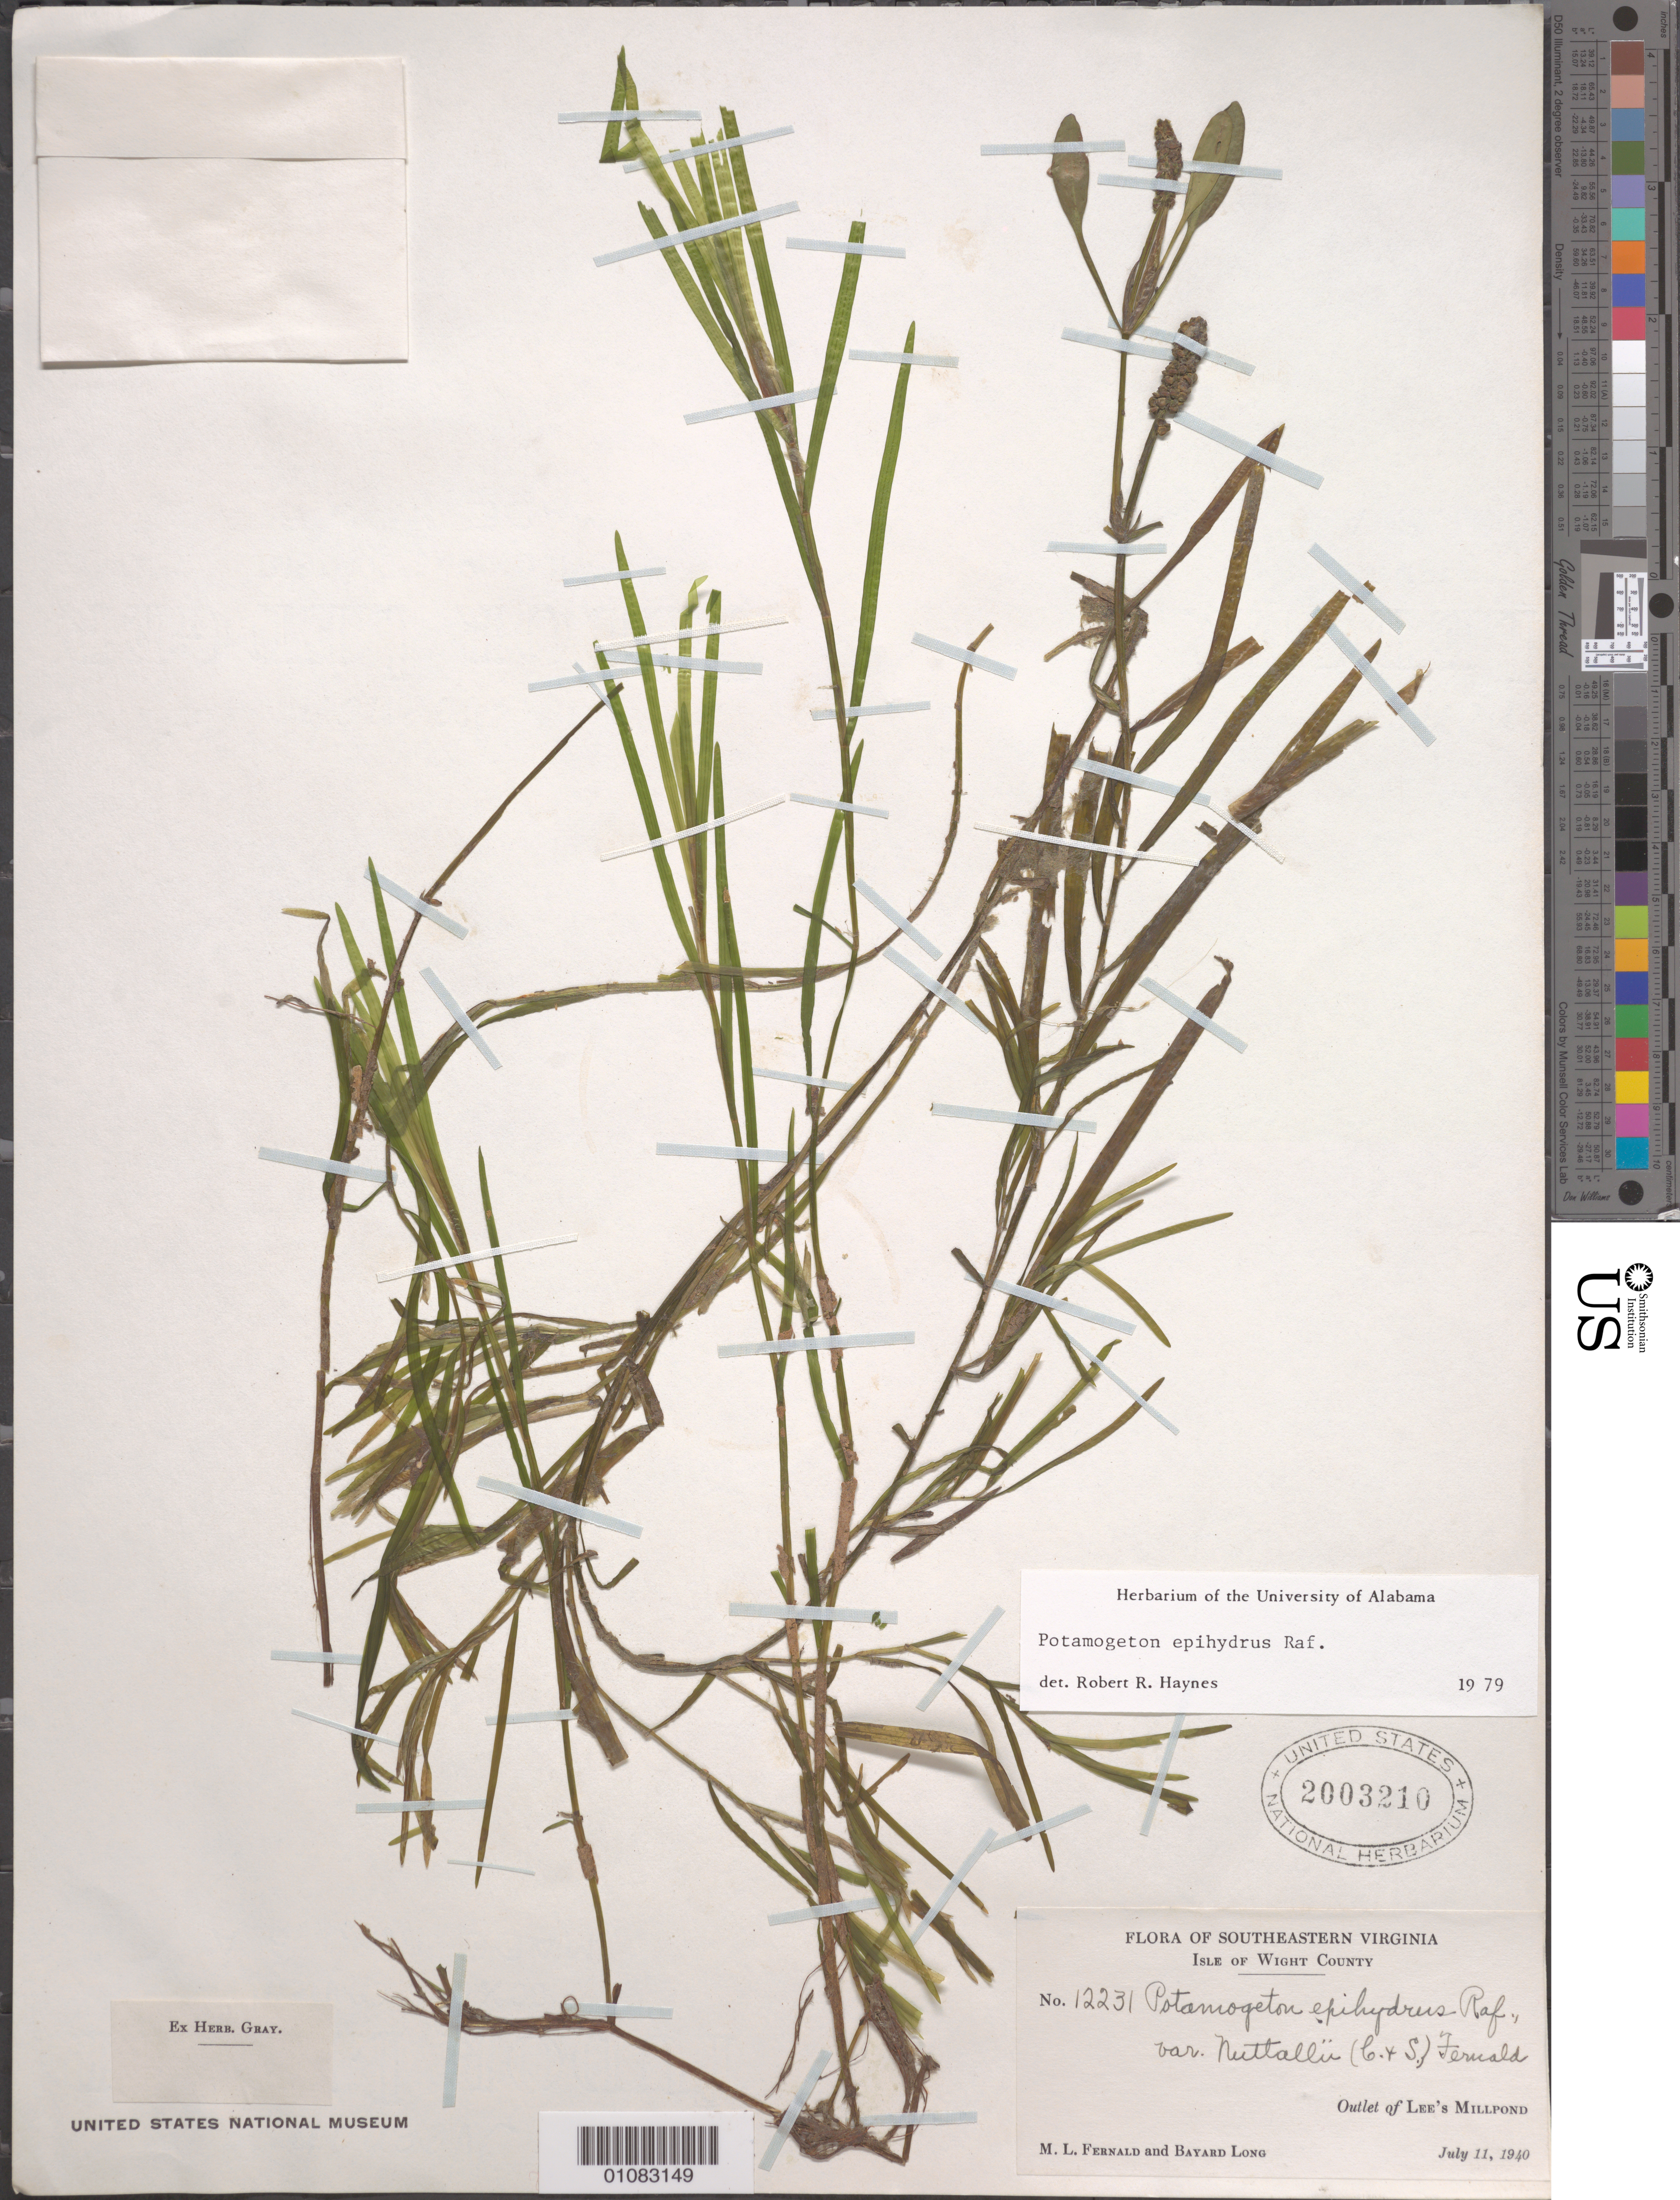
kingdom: Plantae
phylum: Tracheophyta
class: Liliopsida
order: Alismatales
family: Potamogetonaceae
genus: Potamogeton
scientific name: Potamogeton epihydrus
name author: Raf.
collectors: M. L. Fernald & B. H. Long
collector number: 12231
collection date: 1940-07-11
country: United States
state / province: Virginia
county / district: Isle of Wight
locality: outlet of Lee's Millpond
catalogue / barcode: US 2003210